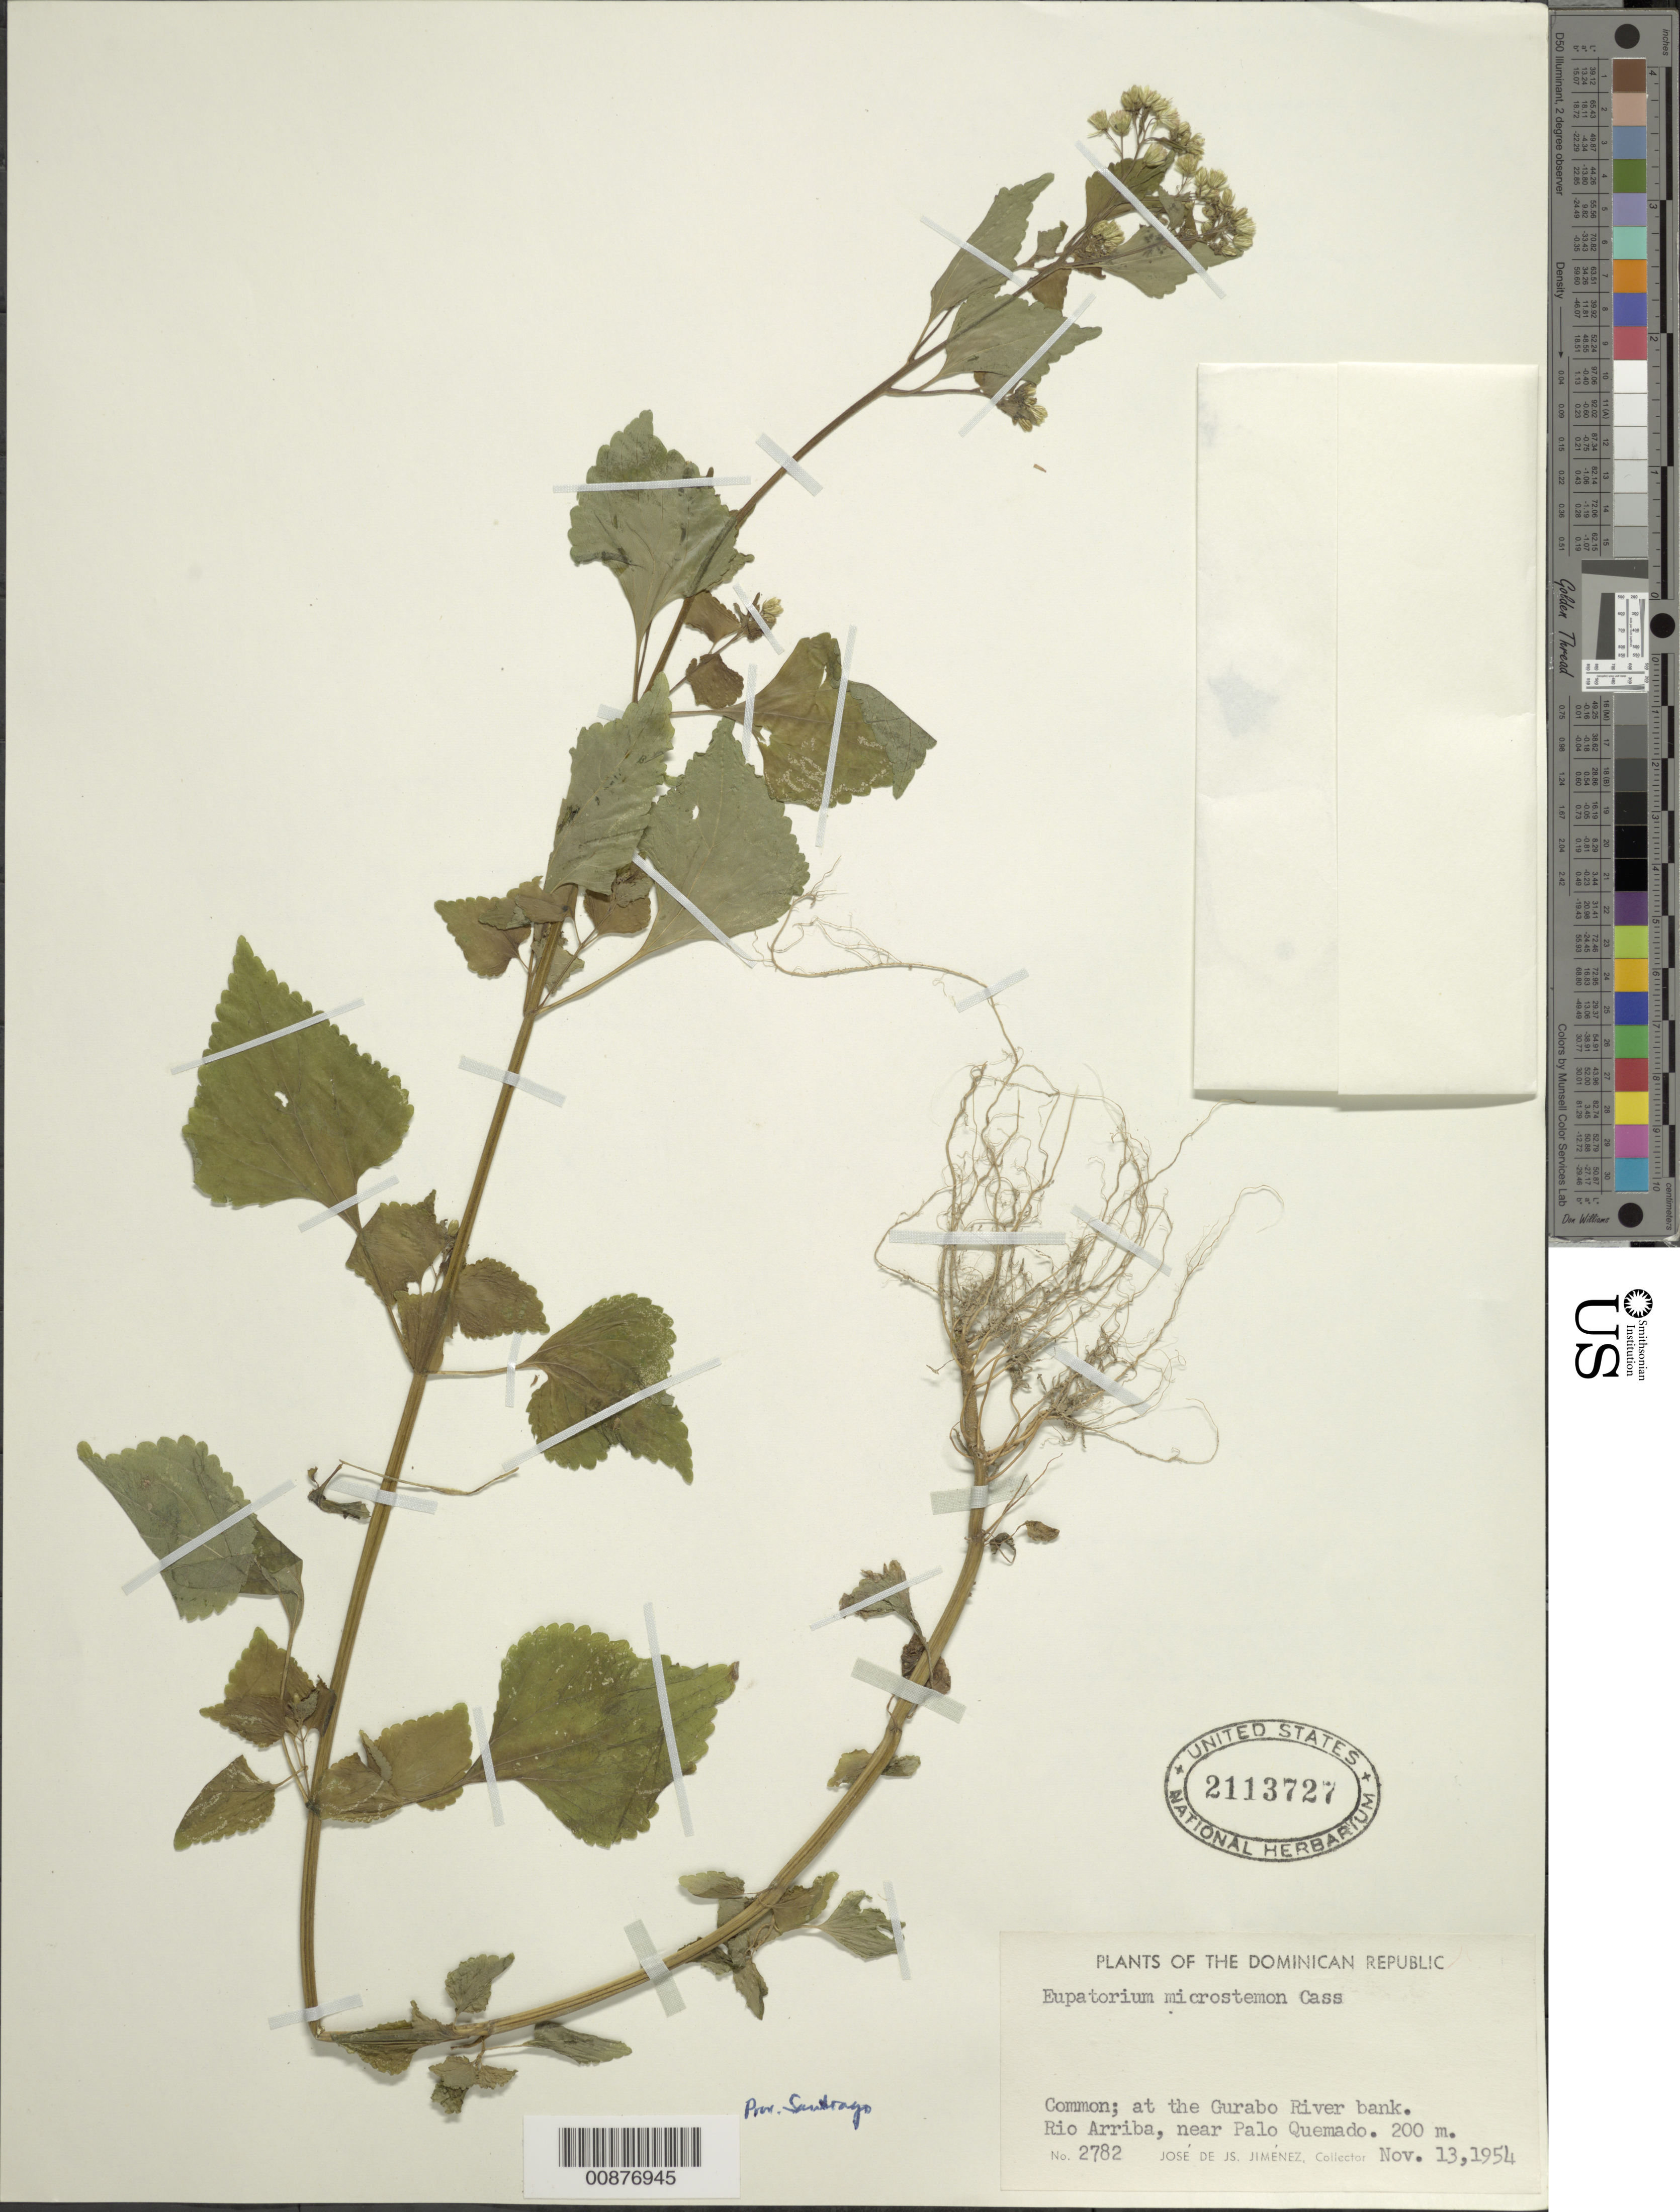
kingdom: Plantae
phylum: Tracheophyta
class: Magnoliopsida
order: Asterales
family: Asteraceae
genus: Fleischmannia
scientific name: Fleischmannia microstemon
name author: (Cass.) R.M. King & H. Rob.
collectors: J. J. Jiménez Almonte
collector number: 2782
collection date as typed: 13 Nov 1954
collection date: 1954-11-13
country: Dominican Republic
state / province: Santiago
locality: Gurabo River bank. Rio Arriba, near Palo Quemado.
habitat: River bank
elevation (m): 200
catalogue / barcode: US 2113727